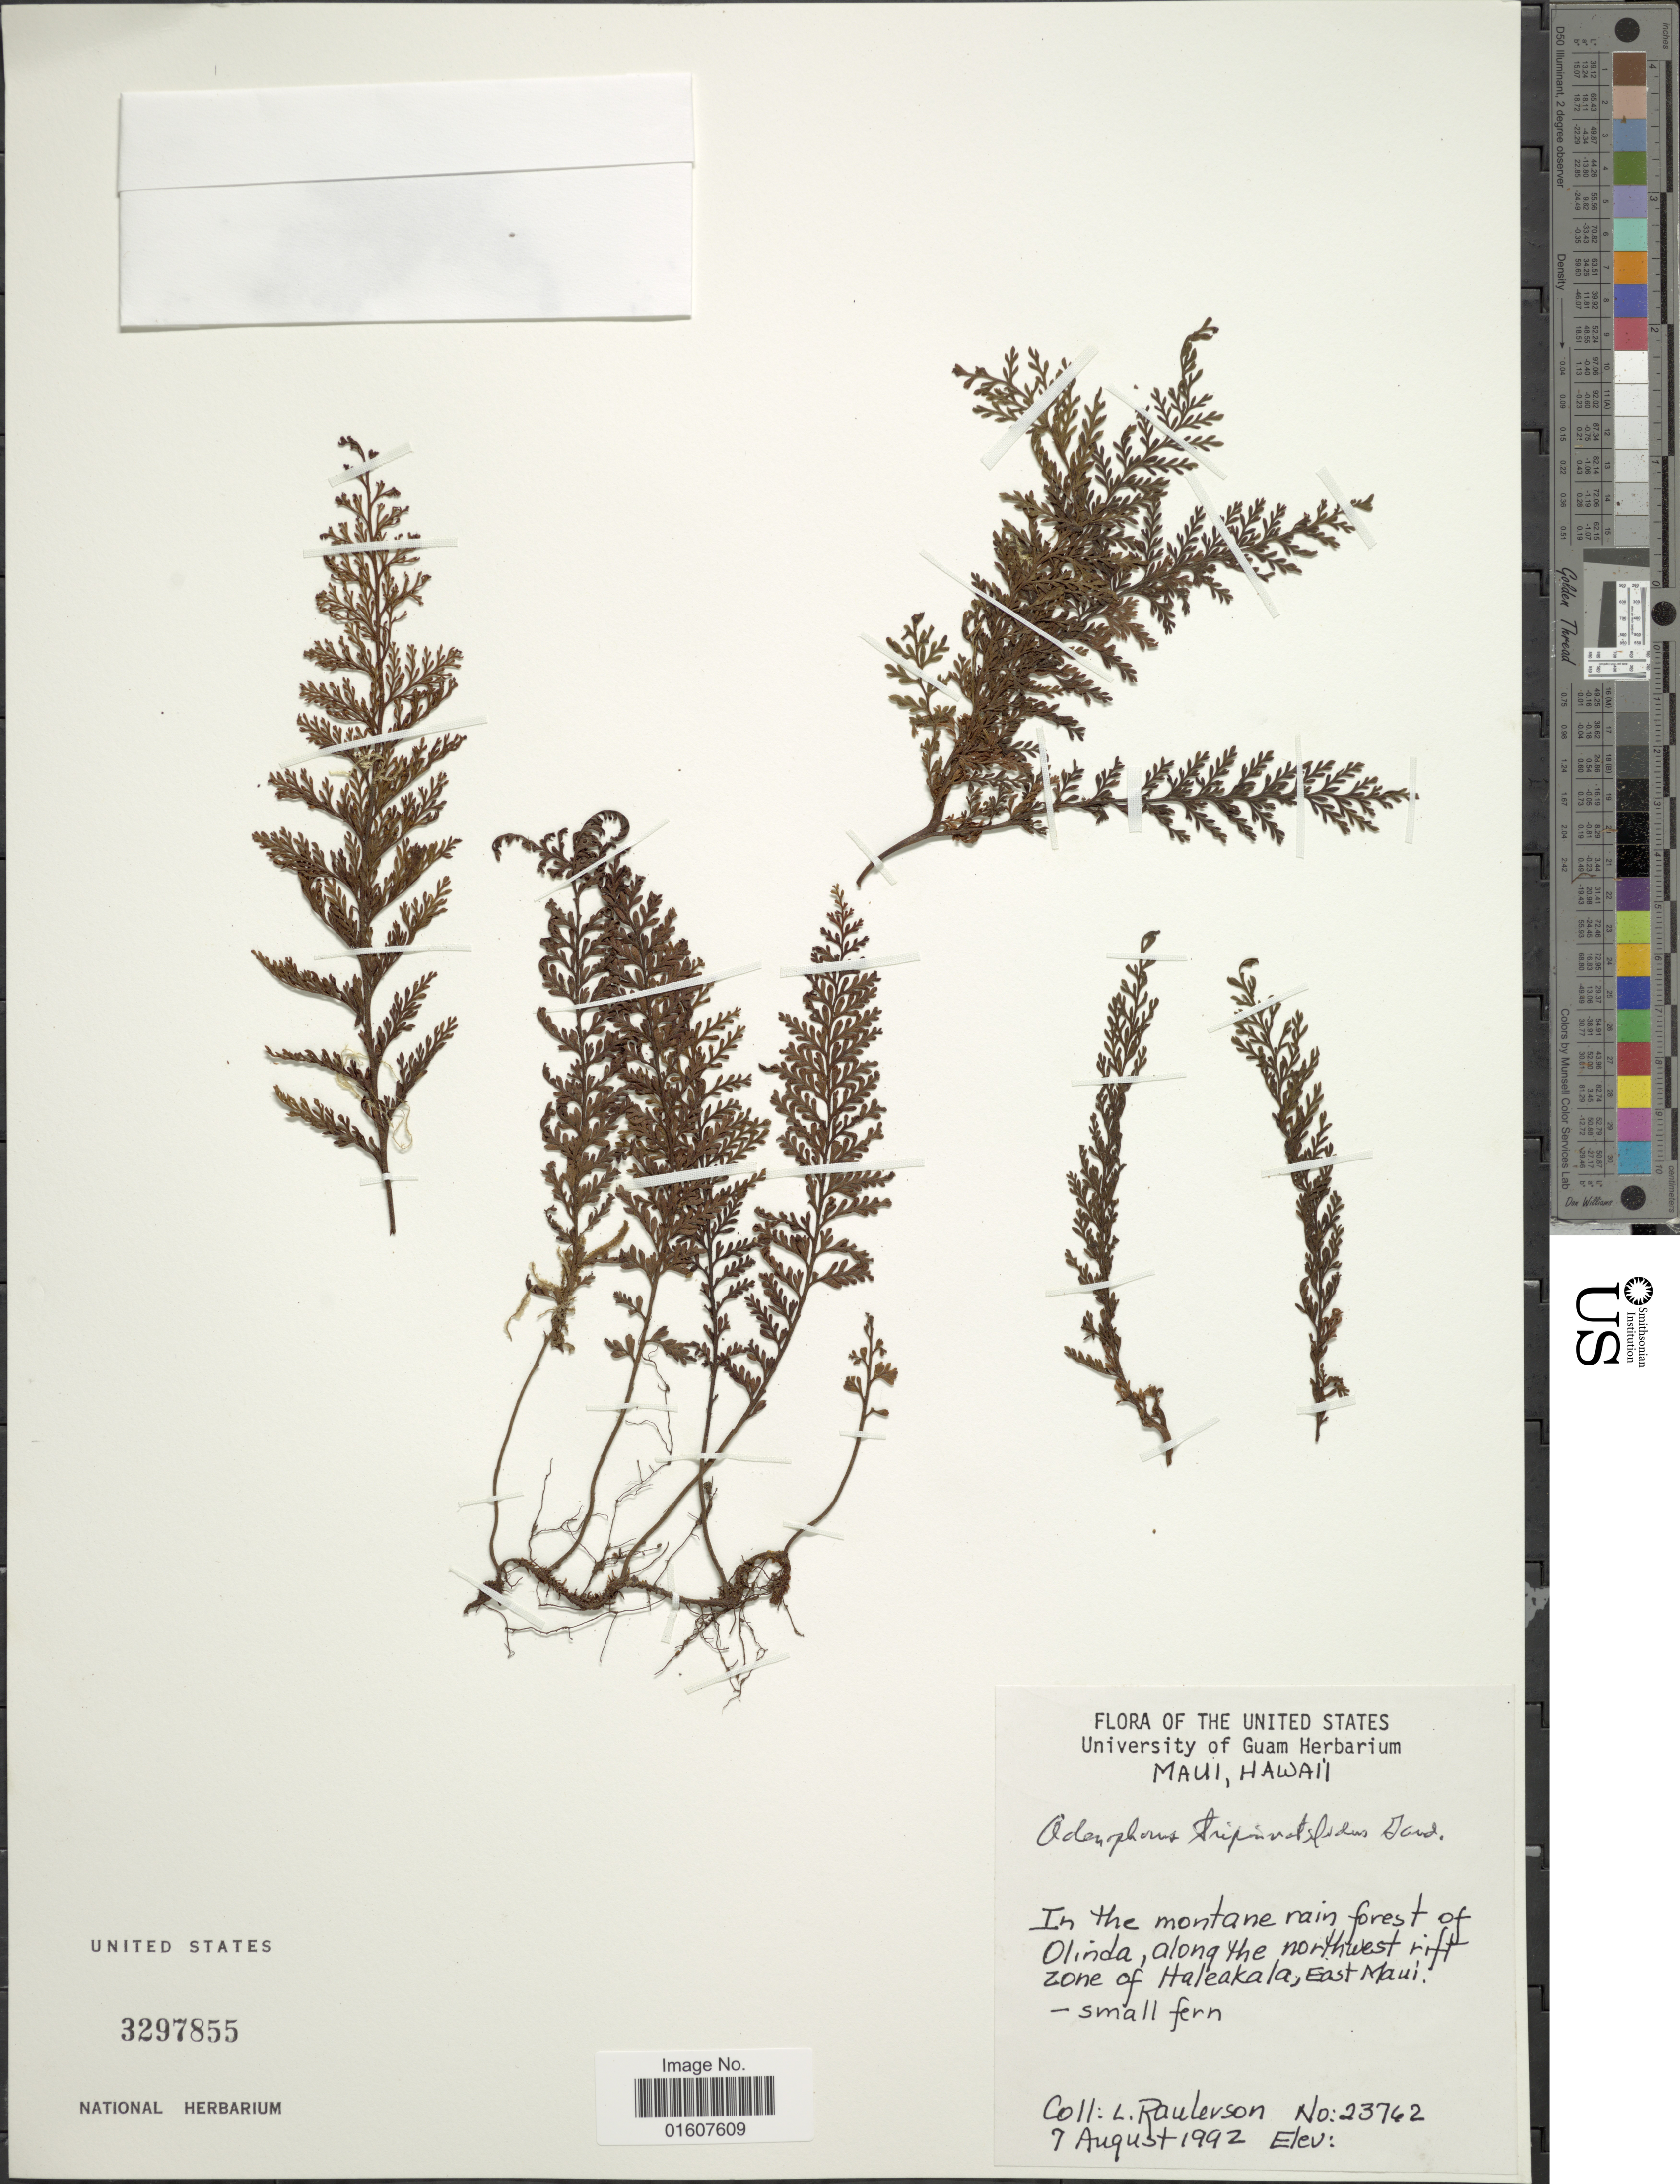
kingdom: Plantae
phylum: Tracheophyta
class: Polypodiopsida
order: Polypodiales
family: Polypodiaceae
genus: Adenophorus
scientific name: Adenophorus tripinnatifidus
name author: Gaudich.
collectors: L. Raulerson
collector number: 23762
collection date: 1992-08-07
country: United States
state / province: Hawaii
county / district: Maui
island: Maui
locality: In montane rain forest of Olinda, Along the northwest rift zone of Haleakala, East Maui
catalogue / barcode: US 3297855